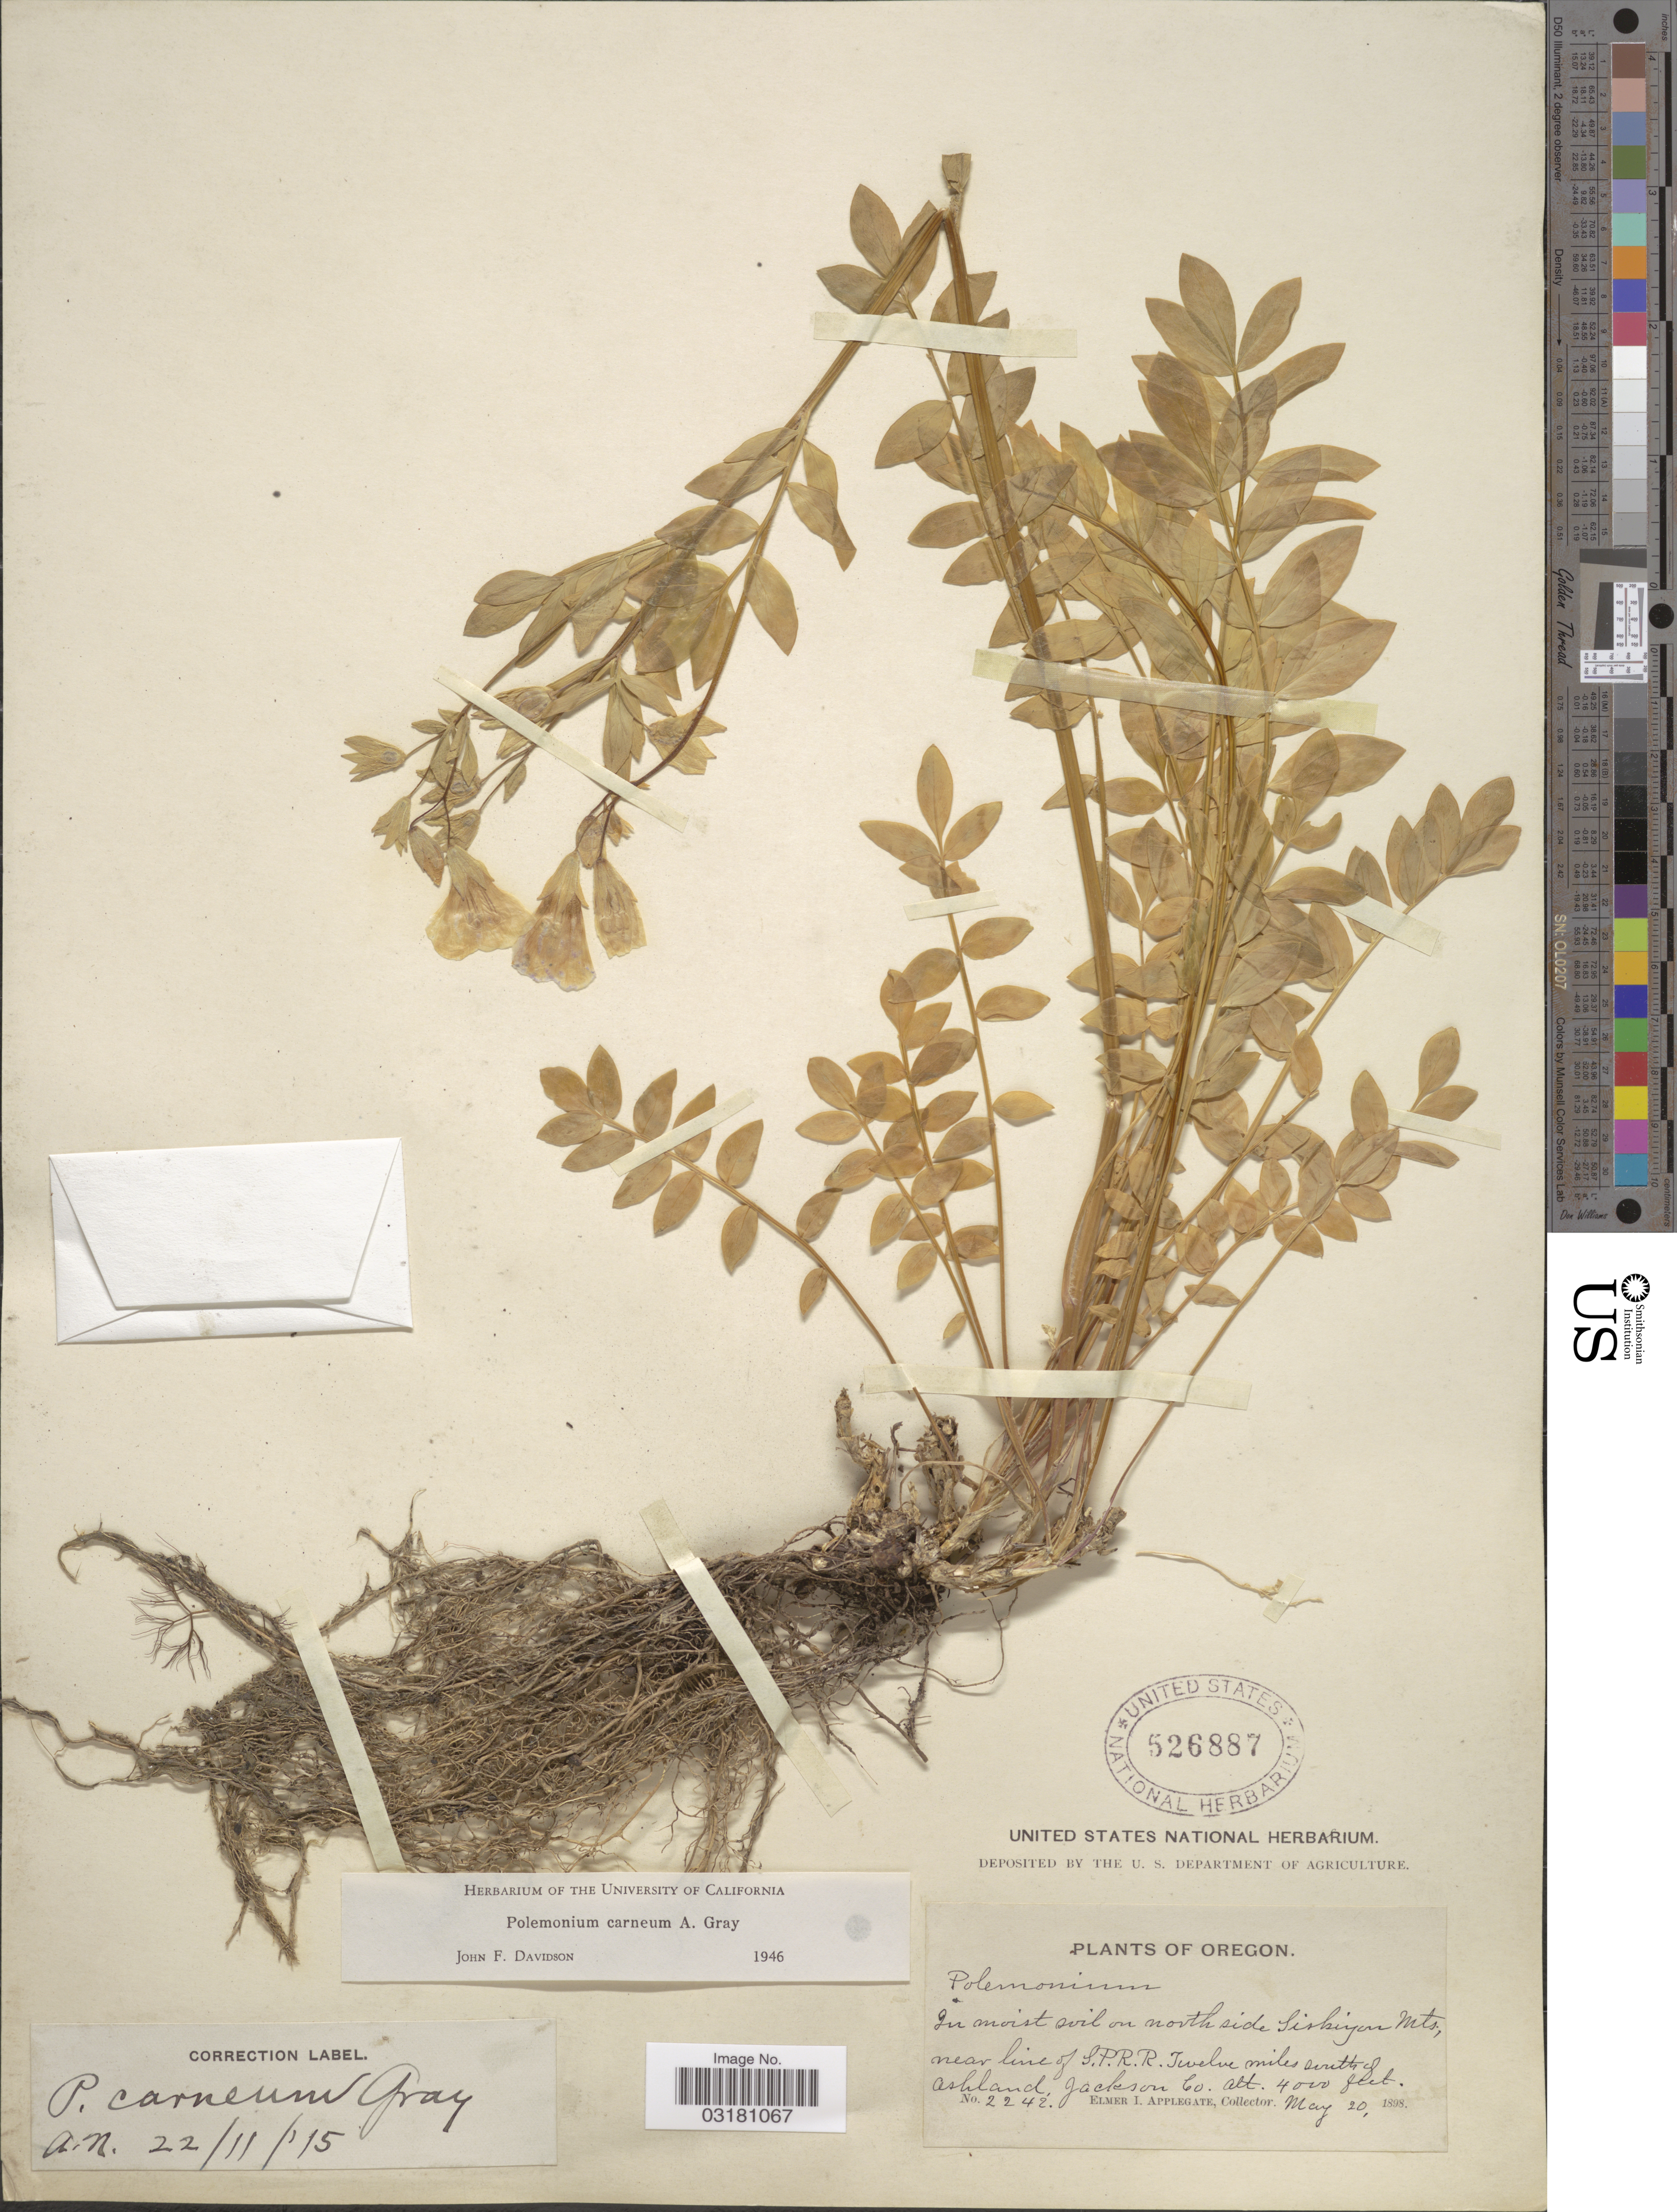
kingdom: Plantae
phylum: Tracheophyta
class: Magnoliopsida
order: Ericales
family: Polemoniaceae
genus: Polemonium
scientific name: Polemonium carneum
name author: A. Gray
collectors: E. I. Applegate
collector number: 2242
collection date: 1898-05-20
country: United States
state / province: Oregon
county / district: Jackson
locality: In moist soil on north side Siskiyou Mts., near line of S.P.R.R. Twelve miles south of Ashland, Jackson Co.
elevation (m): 1219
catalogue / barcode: US 526887